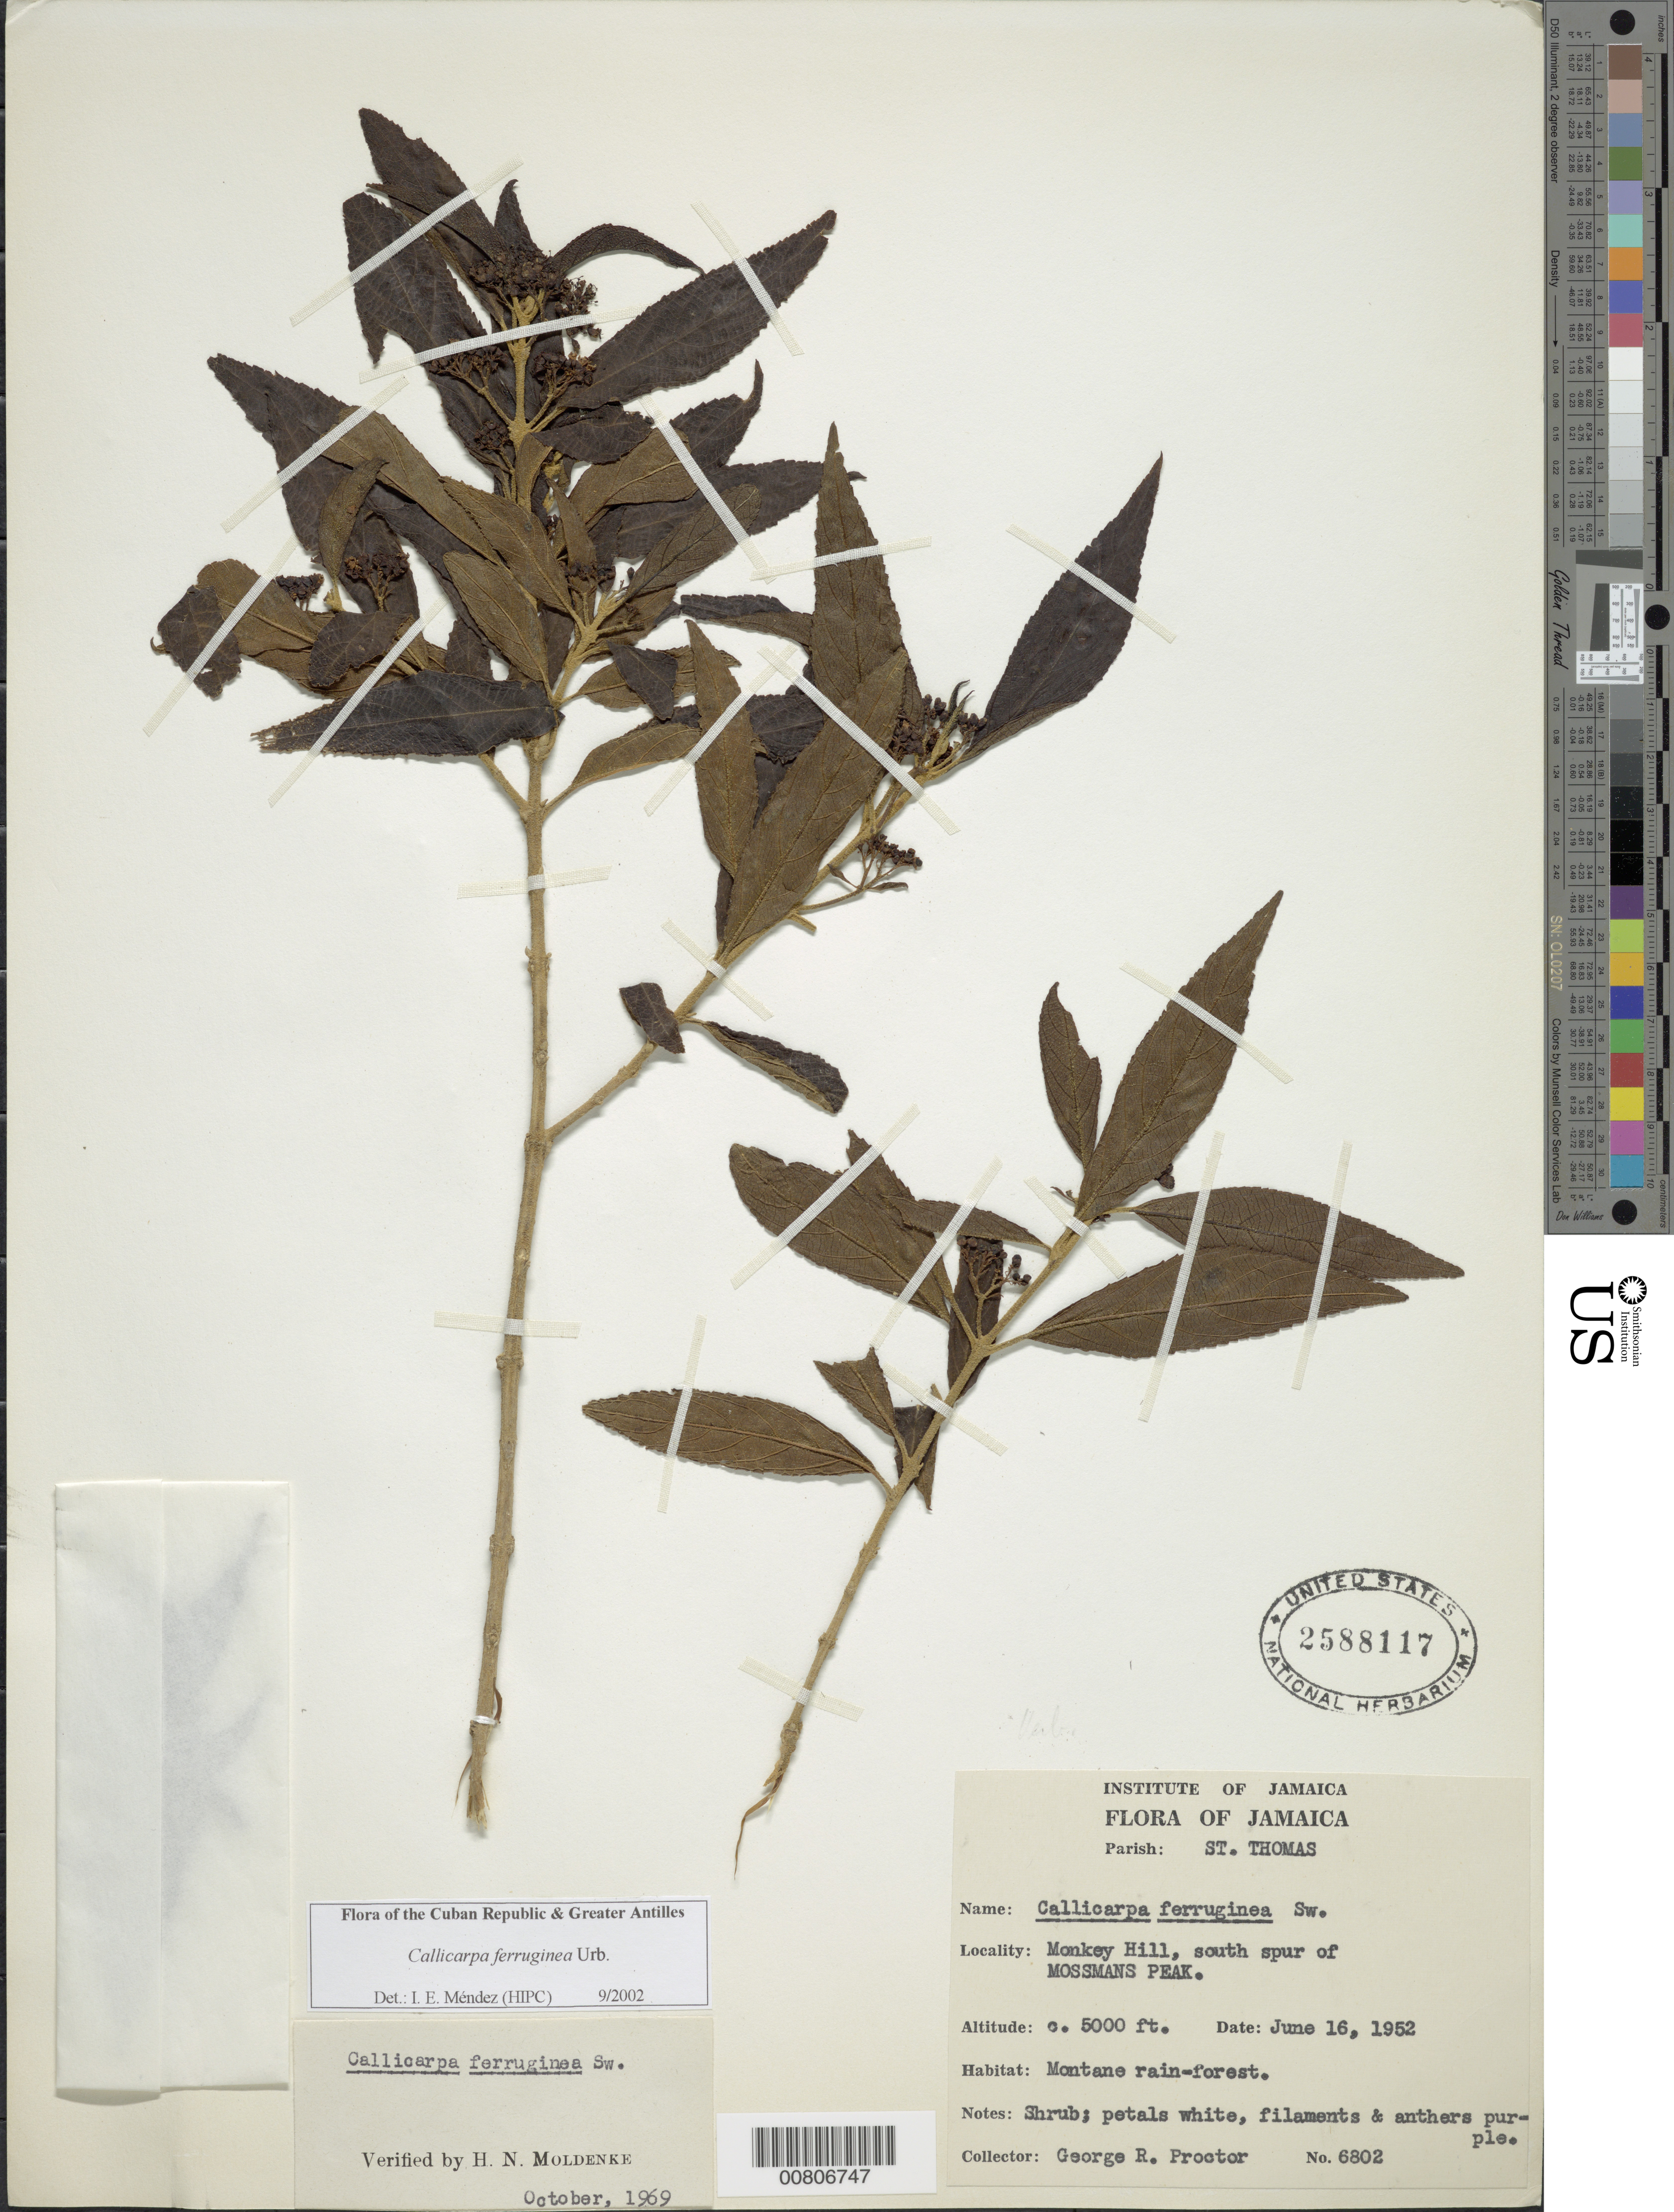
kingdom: Plantae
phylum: Tracheophyta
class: Magnoliopsida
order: Lamiales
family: Lamiaceae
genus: Callicarpa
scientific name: Callicarpa ferruginea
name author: Sw.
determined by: Méndez, Isidro E., (HIPC)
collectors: G. R. Proctor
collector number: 6802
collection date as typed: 16 Jun 1952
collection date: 1952-06-16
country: Jamaica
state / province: Saint Thomas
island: Jamaica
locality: Monkey Hill, S spur of Mossmans Peak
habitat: Montane rain forest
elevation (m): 1524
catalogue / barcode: US 2588117